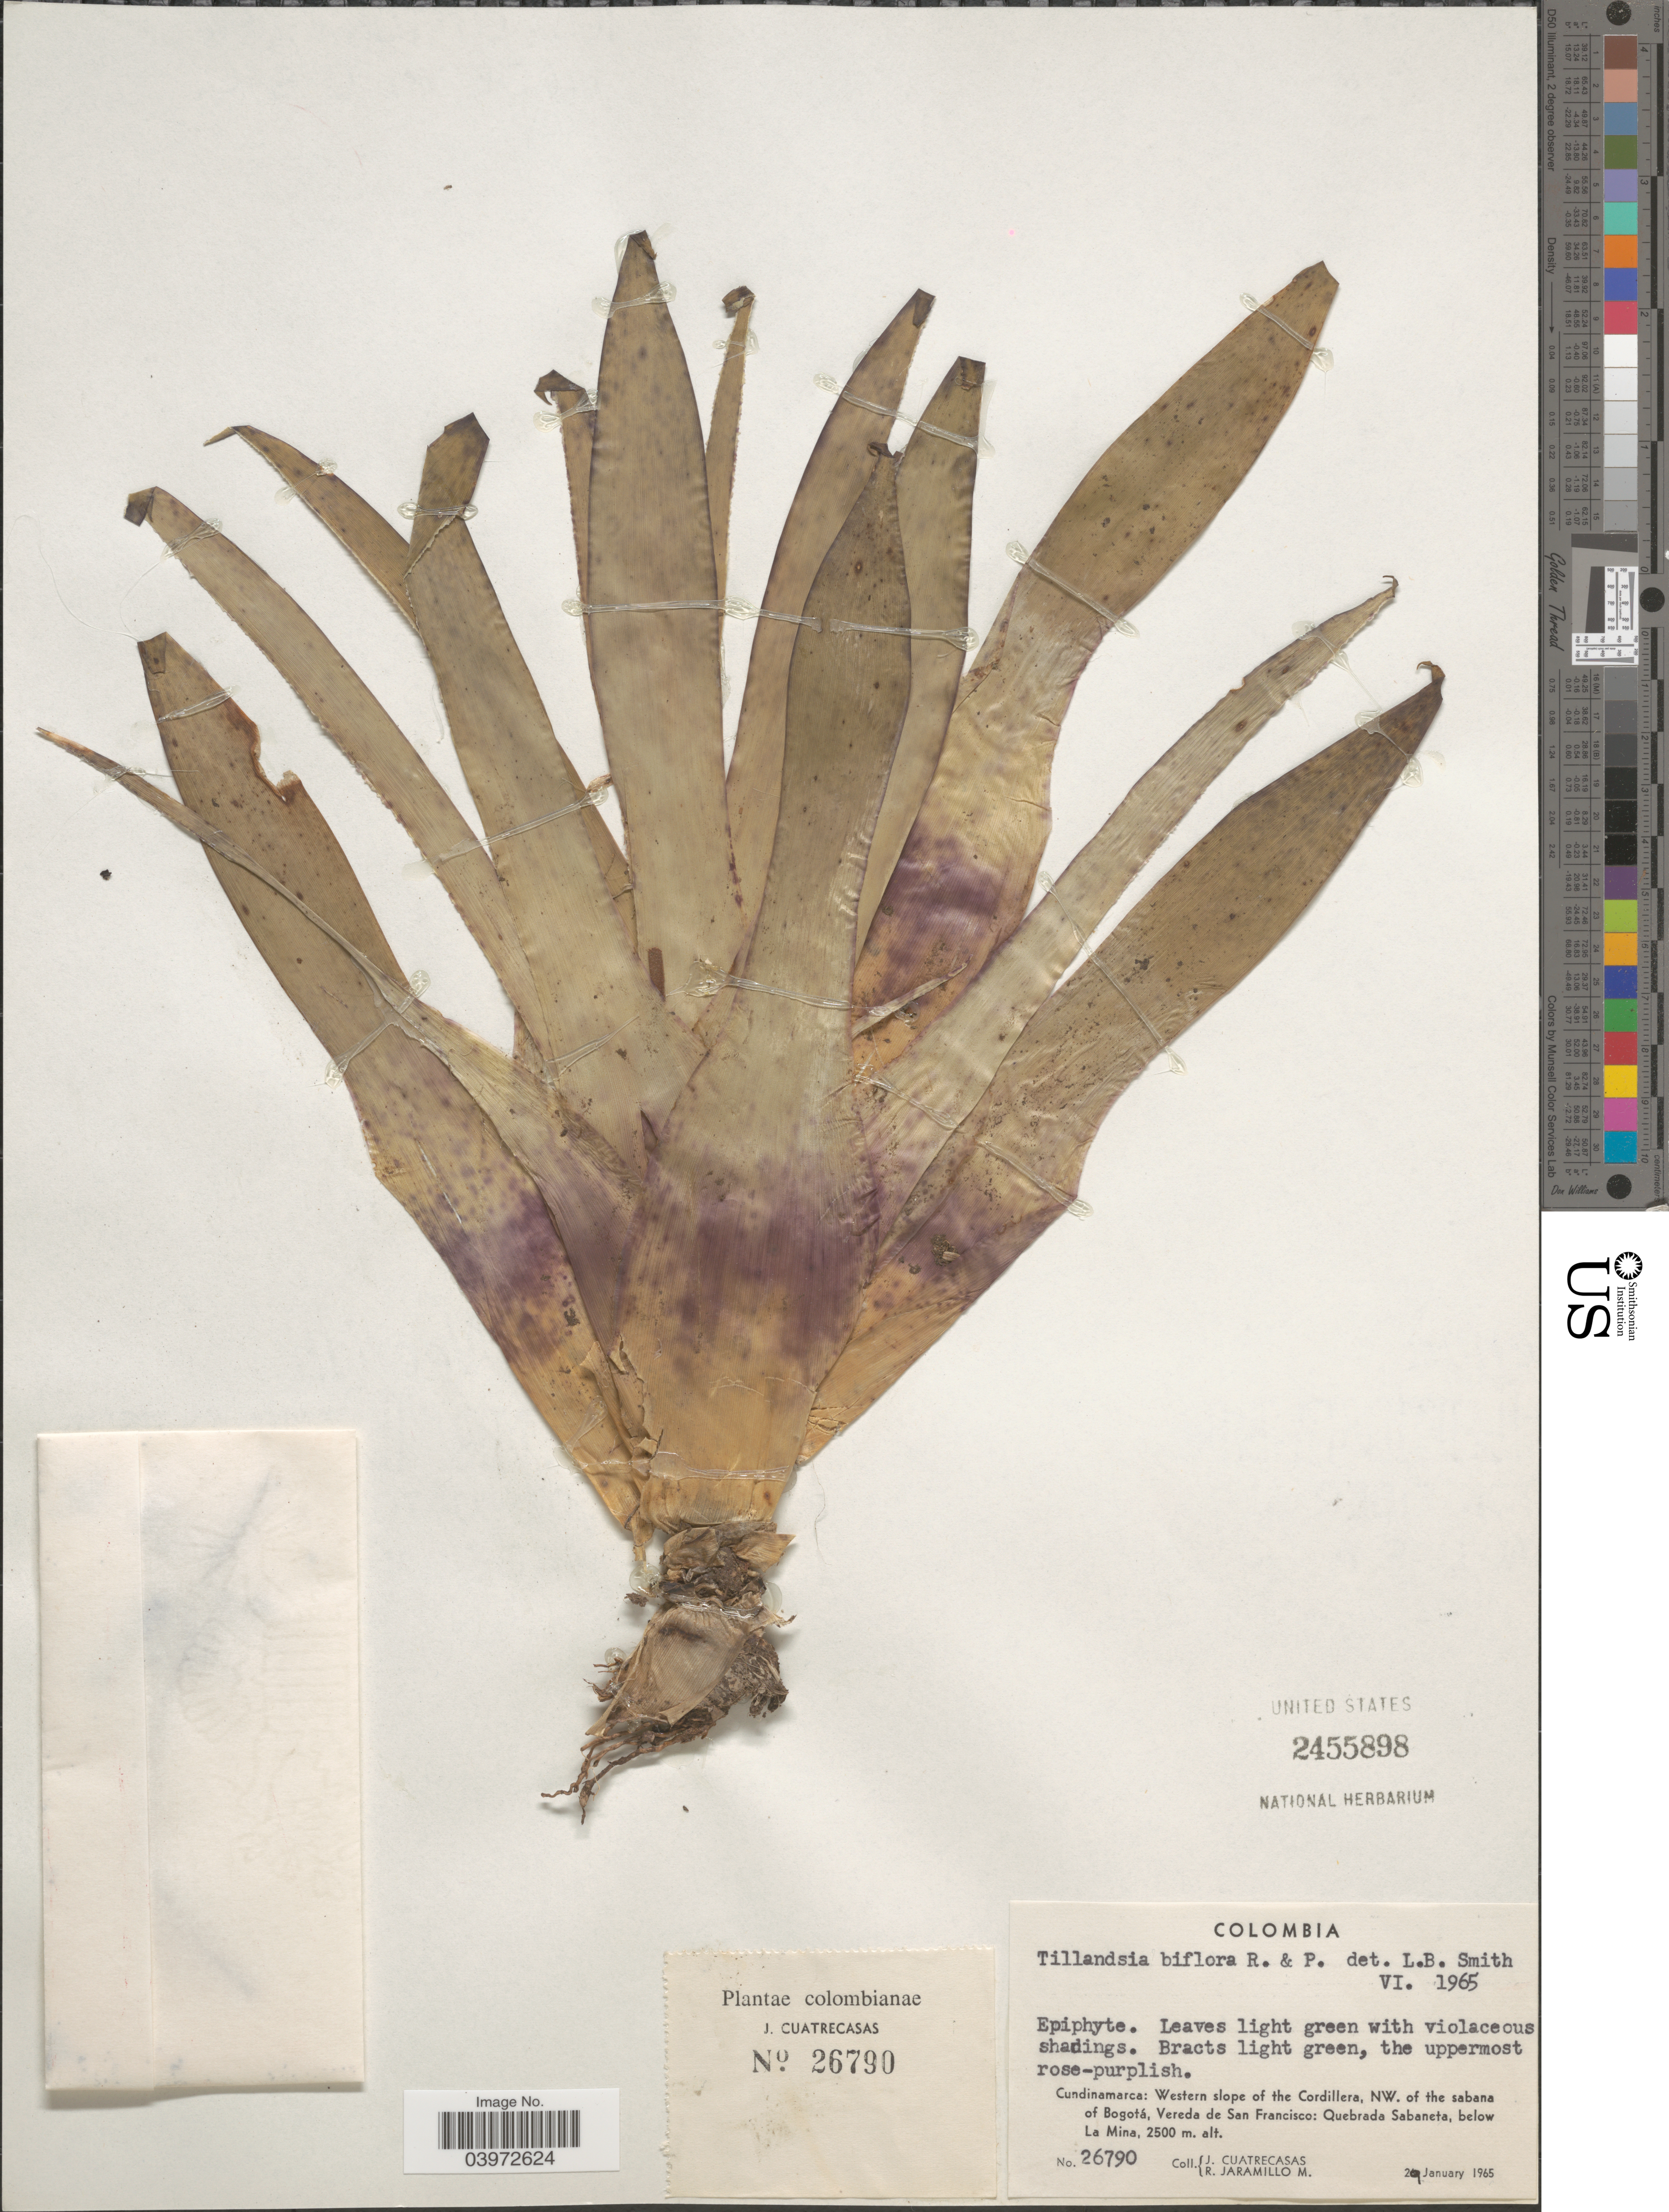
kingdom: Plantae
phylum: Tracheophyta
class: Liliopsida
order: Poales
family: Bromeliaceae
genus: Tillandsia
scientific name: Tillandsia biflora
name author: Ruiz & Pav.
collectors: J. Cuatrecasas & R. Jaramillo M.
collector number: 26790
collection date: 1965-01-29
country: Colombia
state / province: Cundinamarca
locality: Western slope of the Cordillera, NW. of the sabana of Bogotá, Vereda de San Francisco: Quebrada Sabaneta, below La Mina.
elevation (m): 2500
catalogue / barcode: US 2455898